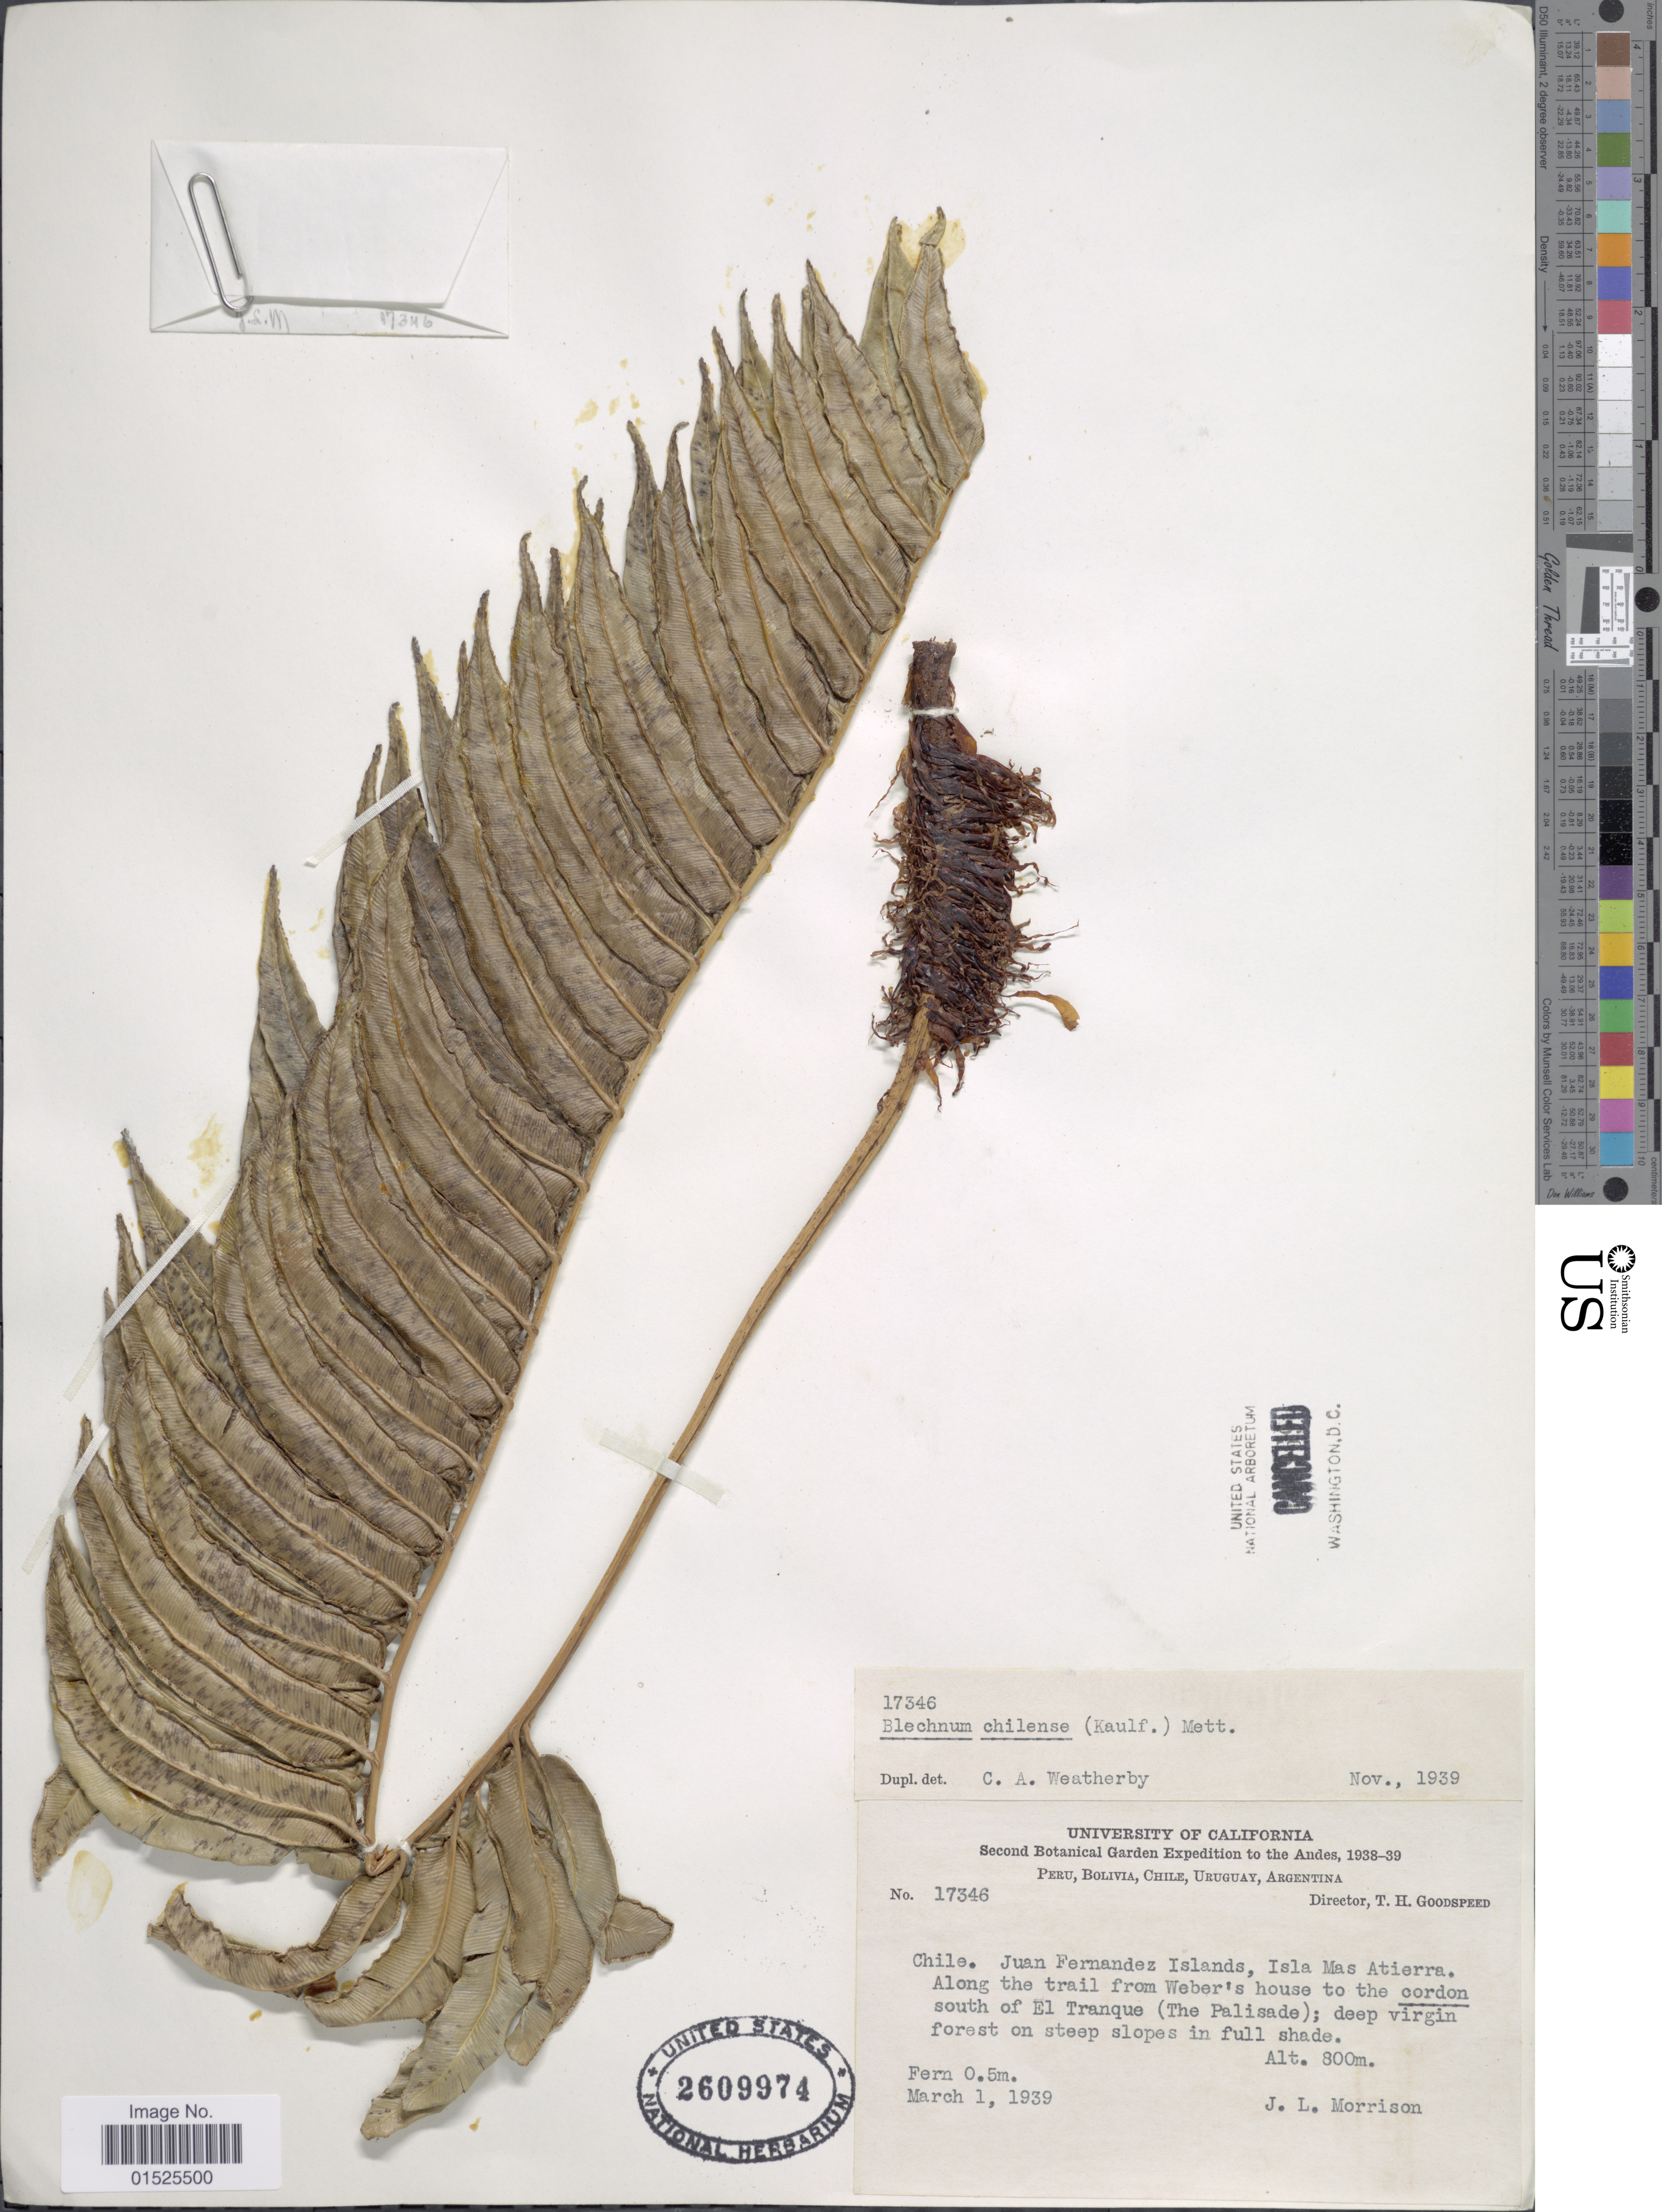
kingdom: Plantae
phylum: Tracheophyta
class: Polypodiopsida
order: Polypodiales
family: Blechnaceae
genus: Blechnum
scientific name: Blechnum chilense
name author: (Kaulf.) Mett.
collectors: J. L. Morrison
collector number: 17346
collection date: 1939-03-01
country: Chile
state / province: Valparaíso (V)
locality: Andes. Juan Fernandez Islands, Isla Mas Atierra. Along the trail from Weber's house to the cordon south of El Tranque (The Palisade)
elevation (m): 800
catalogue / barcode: US 2609974